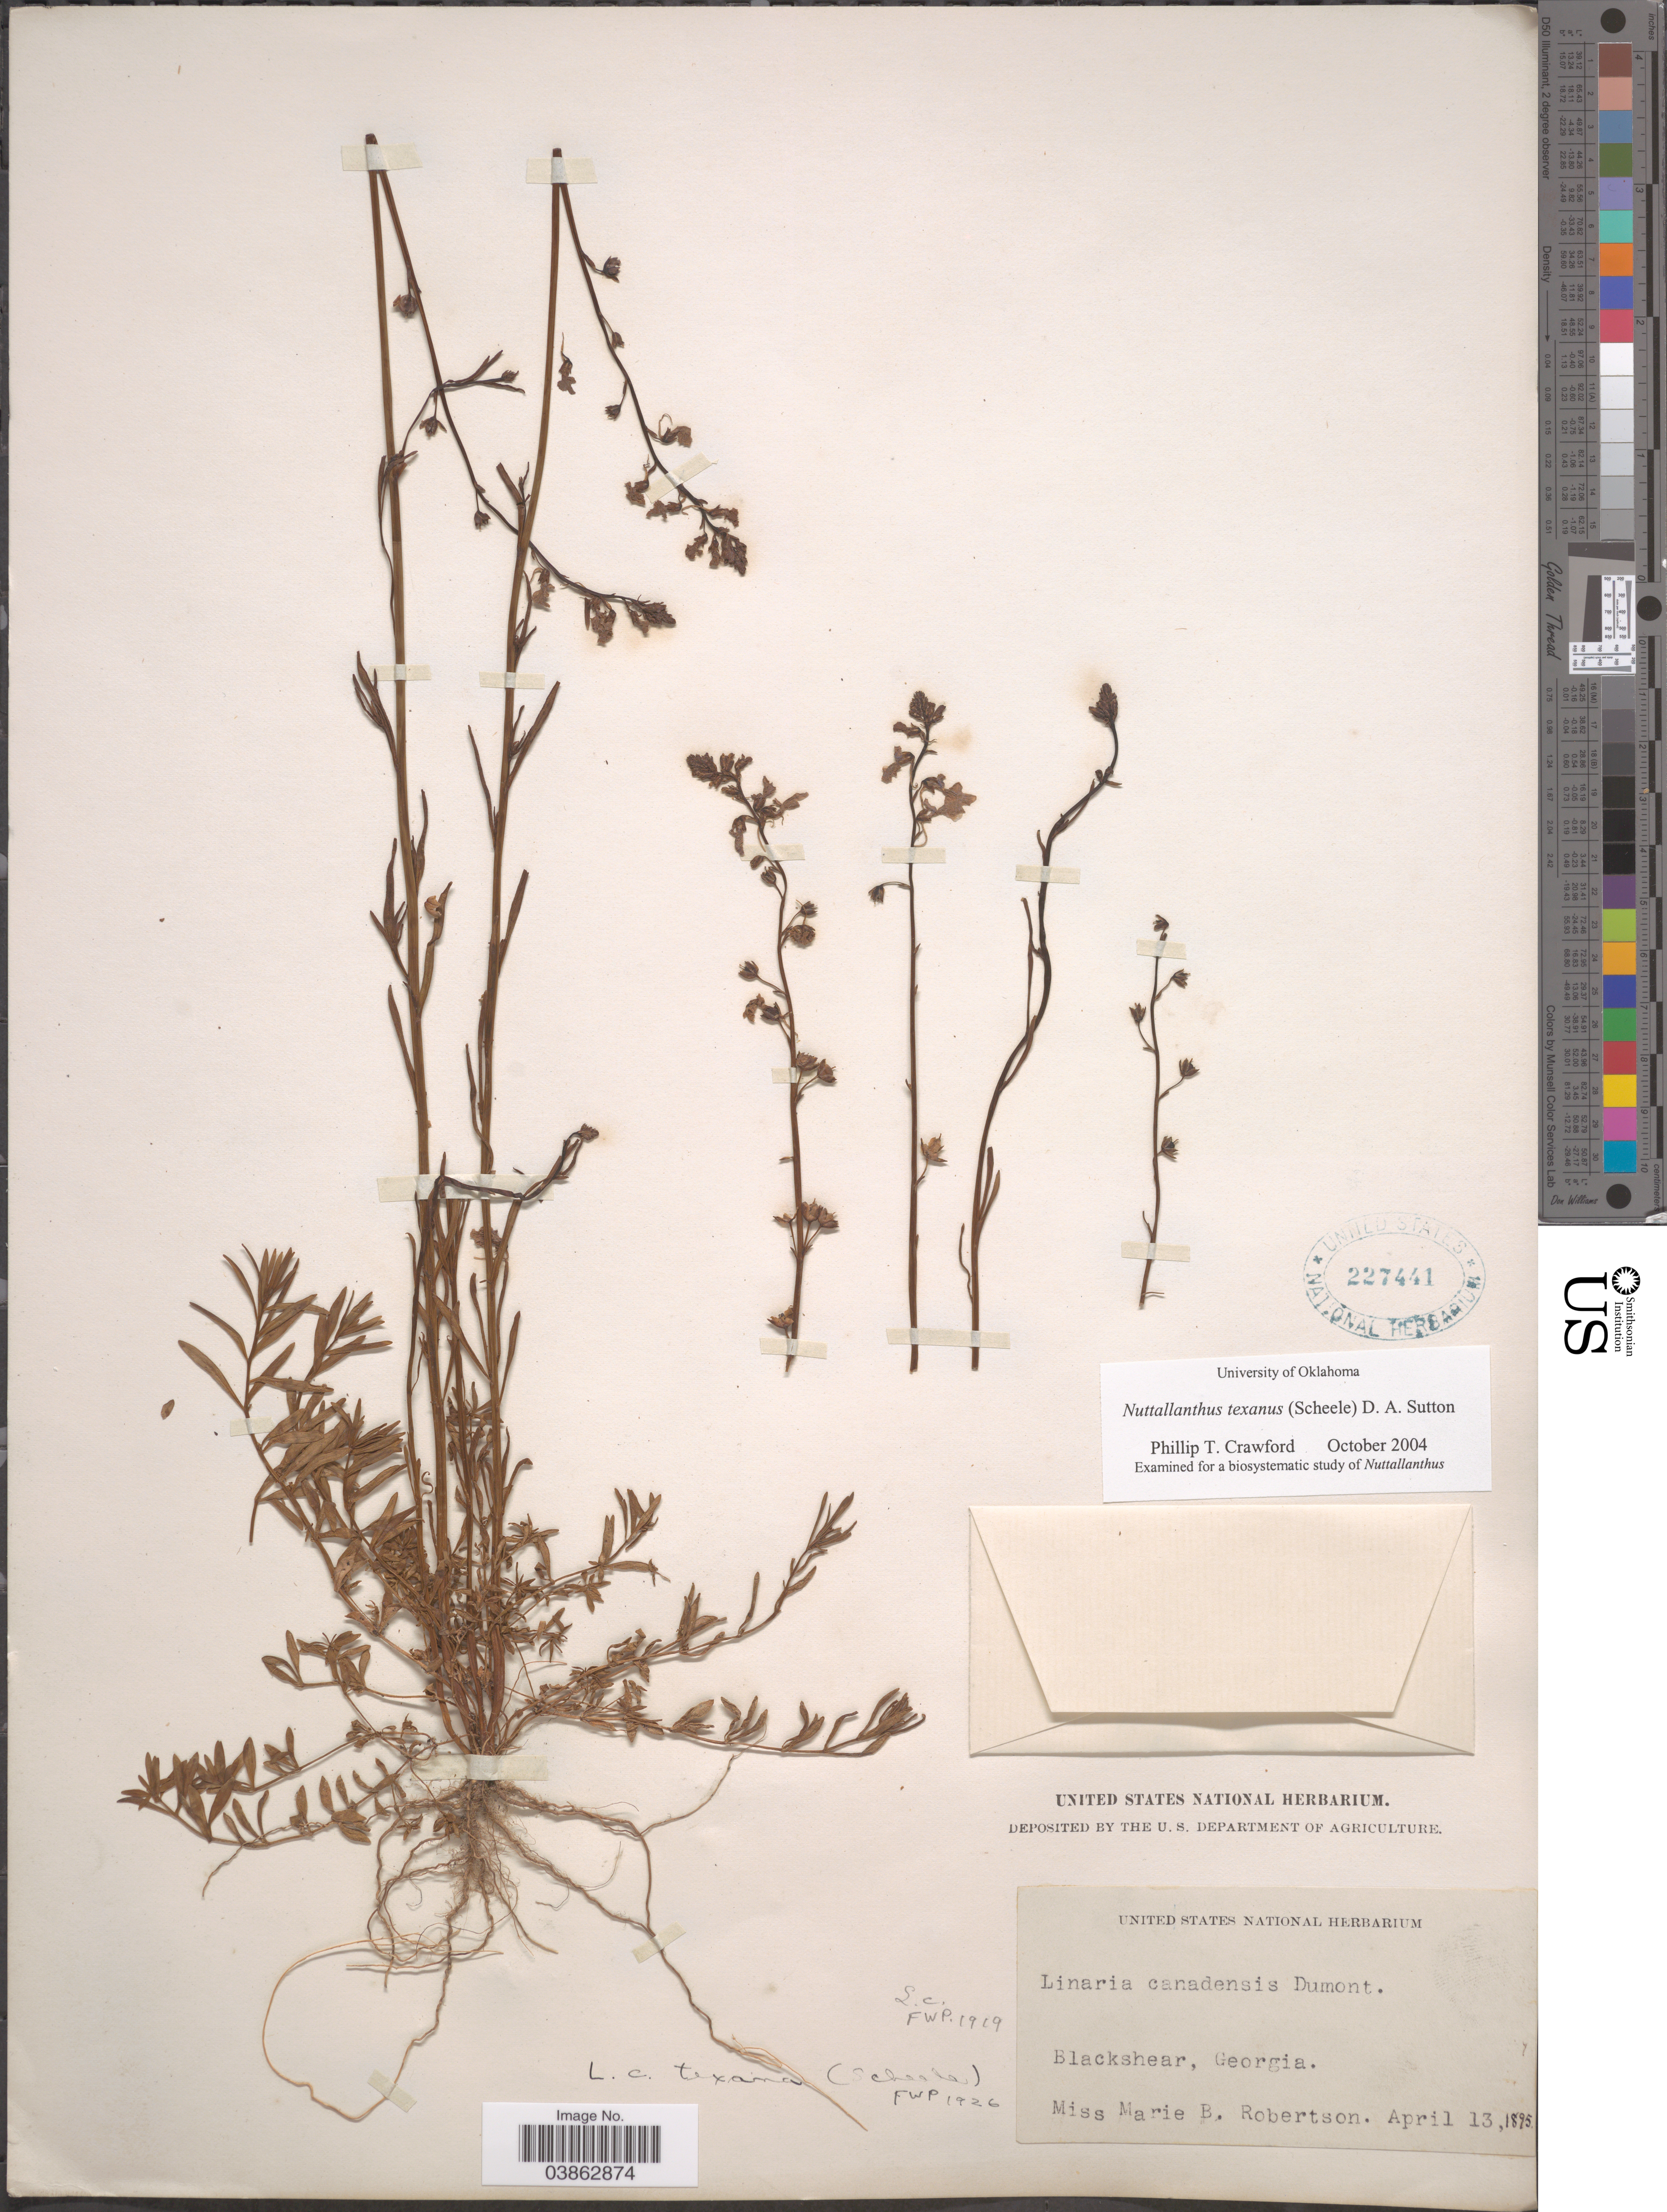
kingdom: Plantae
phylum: Tracheophyta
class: Magnoliopsida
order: Lamiales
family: Plantaginaceae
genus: Linaria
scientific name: Linaria texana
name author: Scheele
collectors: M. Robertson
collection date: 1895-04-13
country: United States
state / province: Georgia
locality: Blackshear.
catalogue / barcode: US 227441